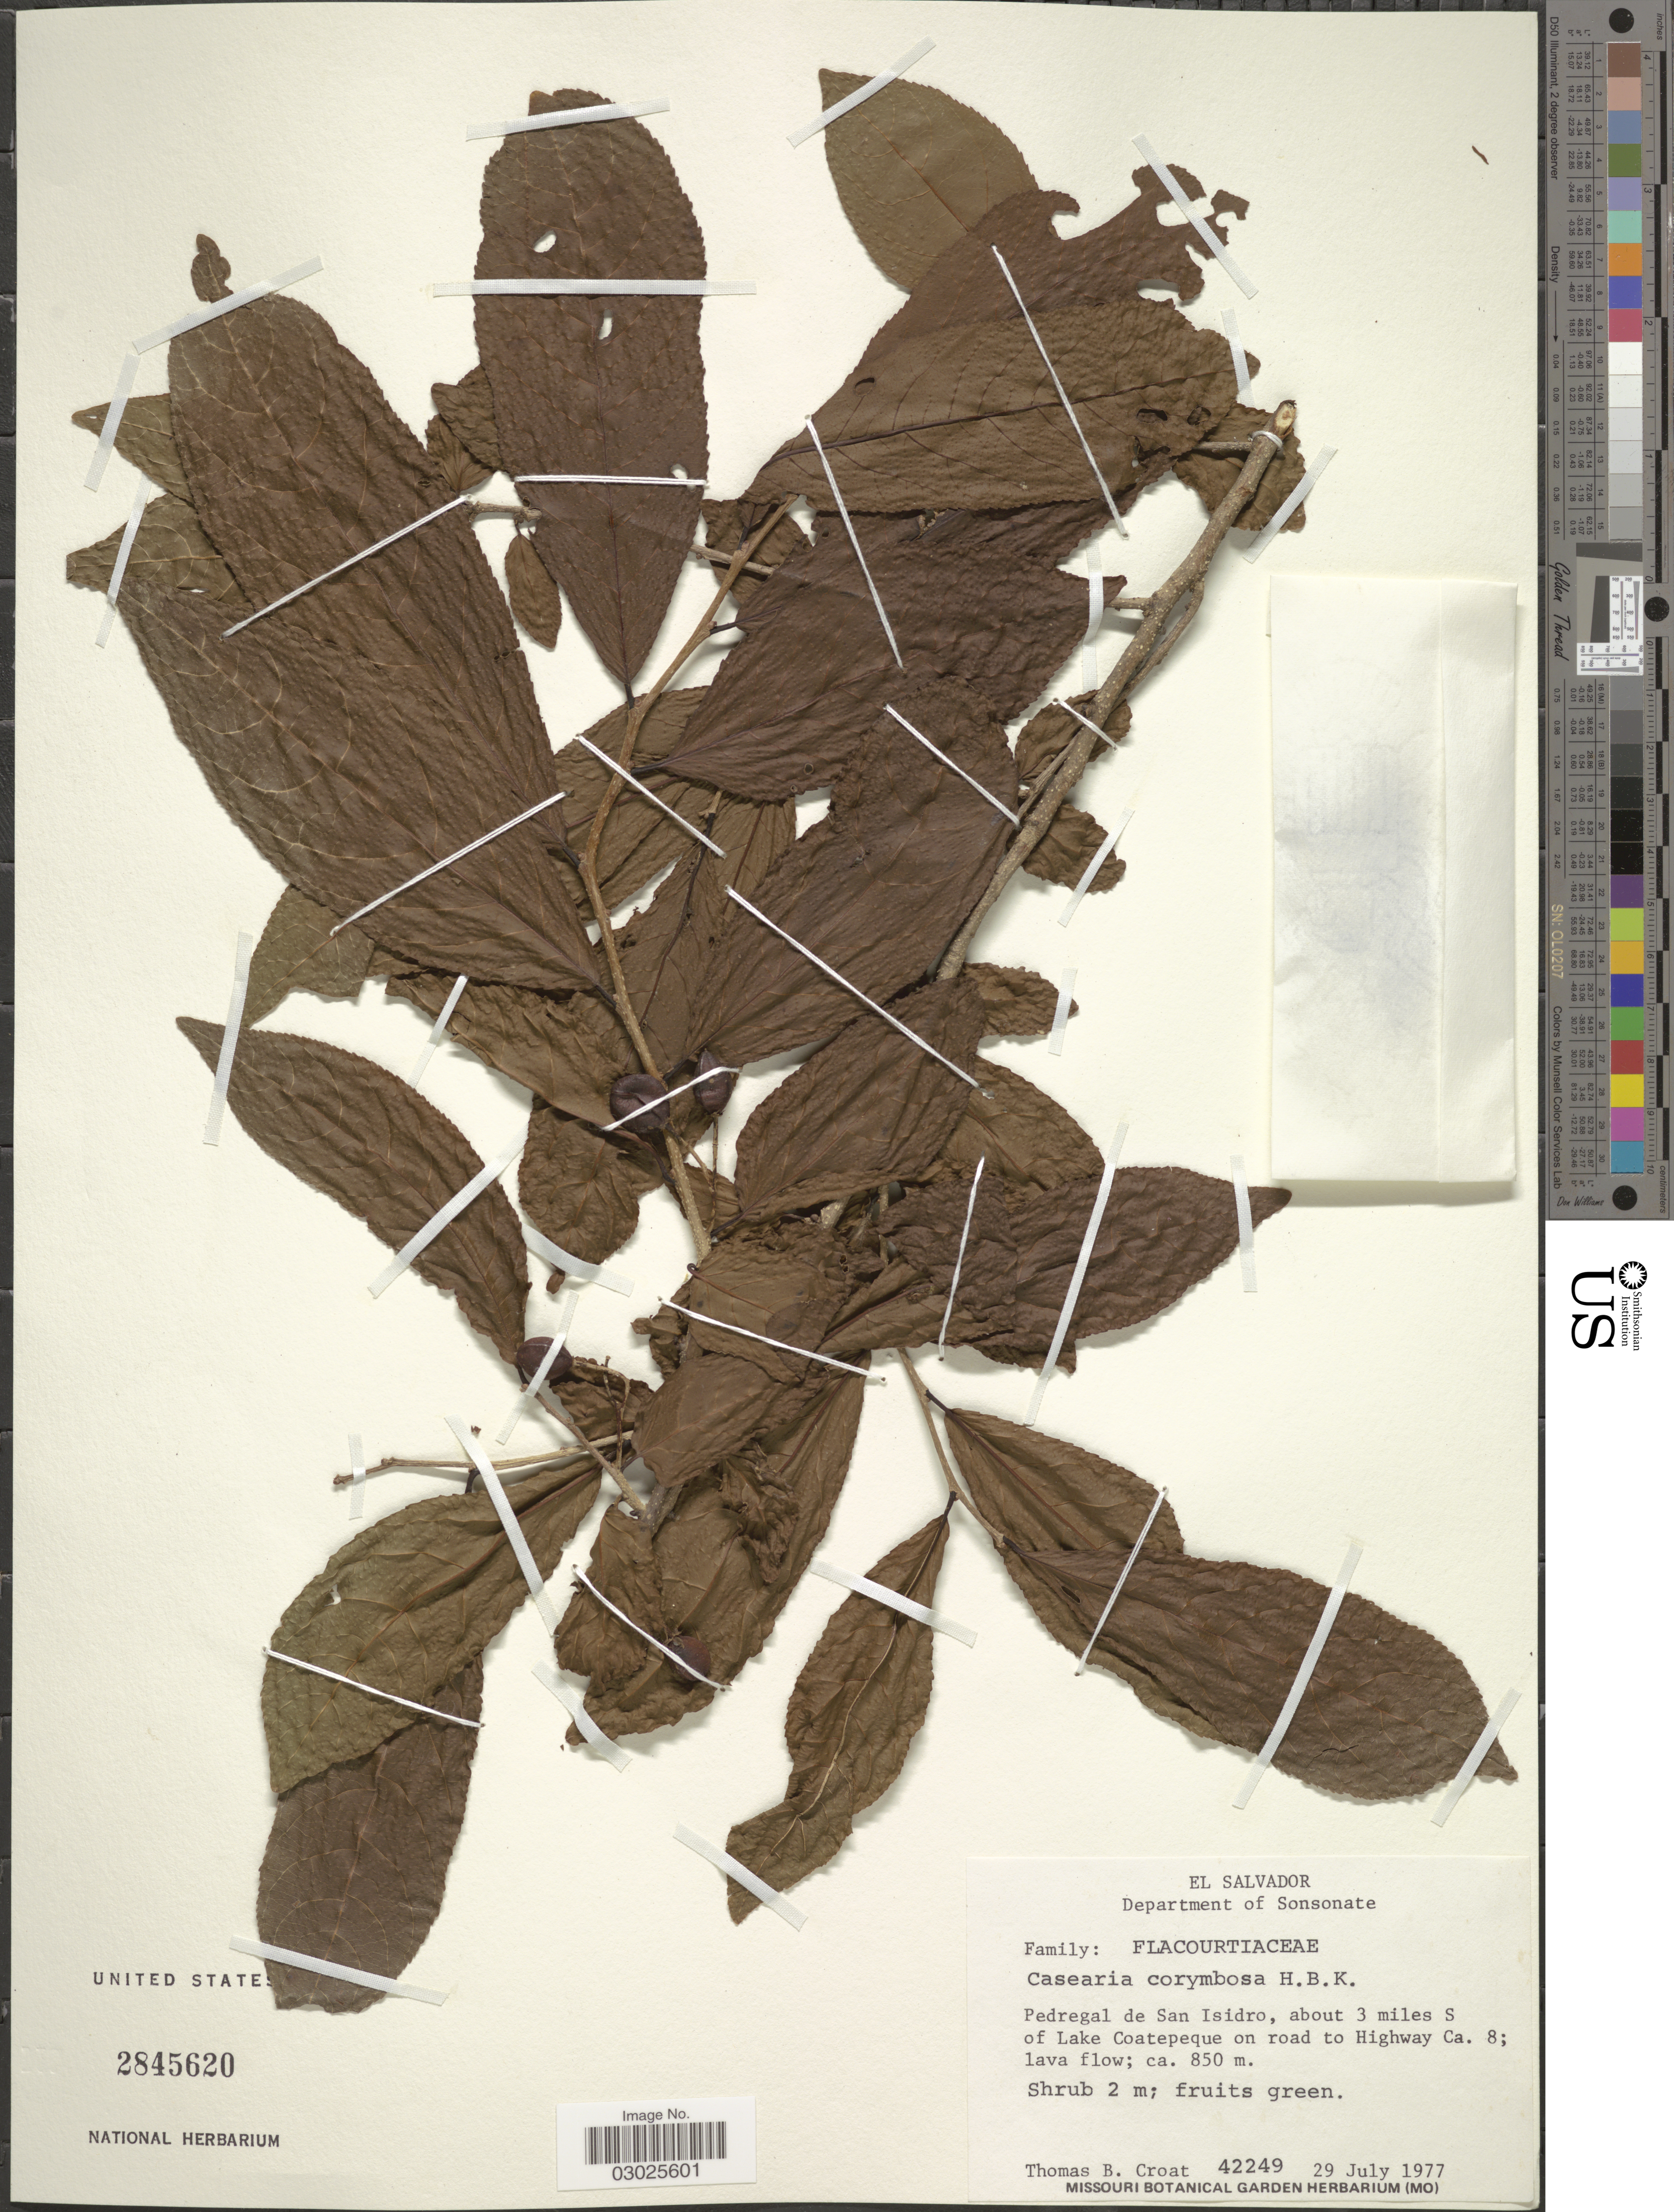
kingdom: Plantae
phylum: Tracheophyta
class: Magnoliopsida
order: Malpighiales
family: Salicaceae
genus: Casearia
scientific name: Casearia corymbosa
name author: Kunth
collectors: T. B. Croat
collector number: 42249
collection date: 1977-07-29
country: El Salvador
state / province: Sonsonate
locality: Department of Sonsonate. Pedregal de San Isidro, about 3 miles S of Lake Coatepeque on road to Highway.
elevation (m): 850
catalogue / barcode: US 2845620